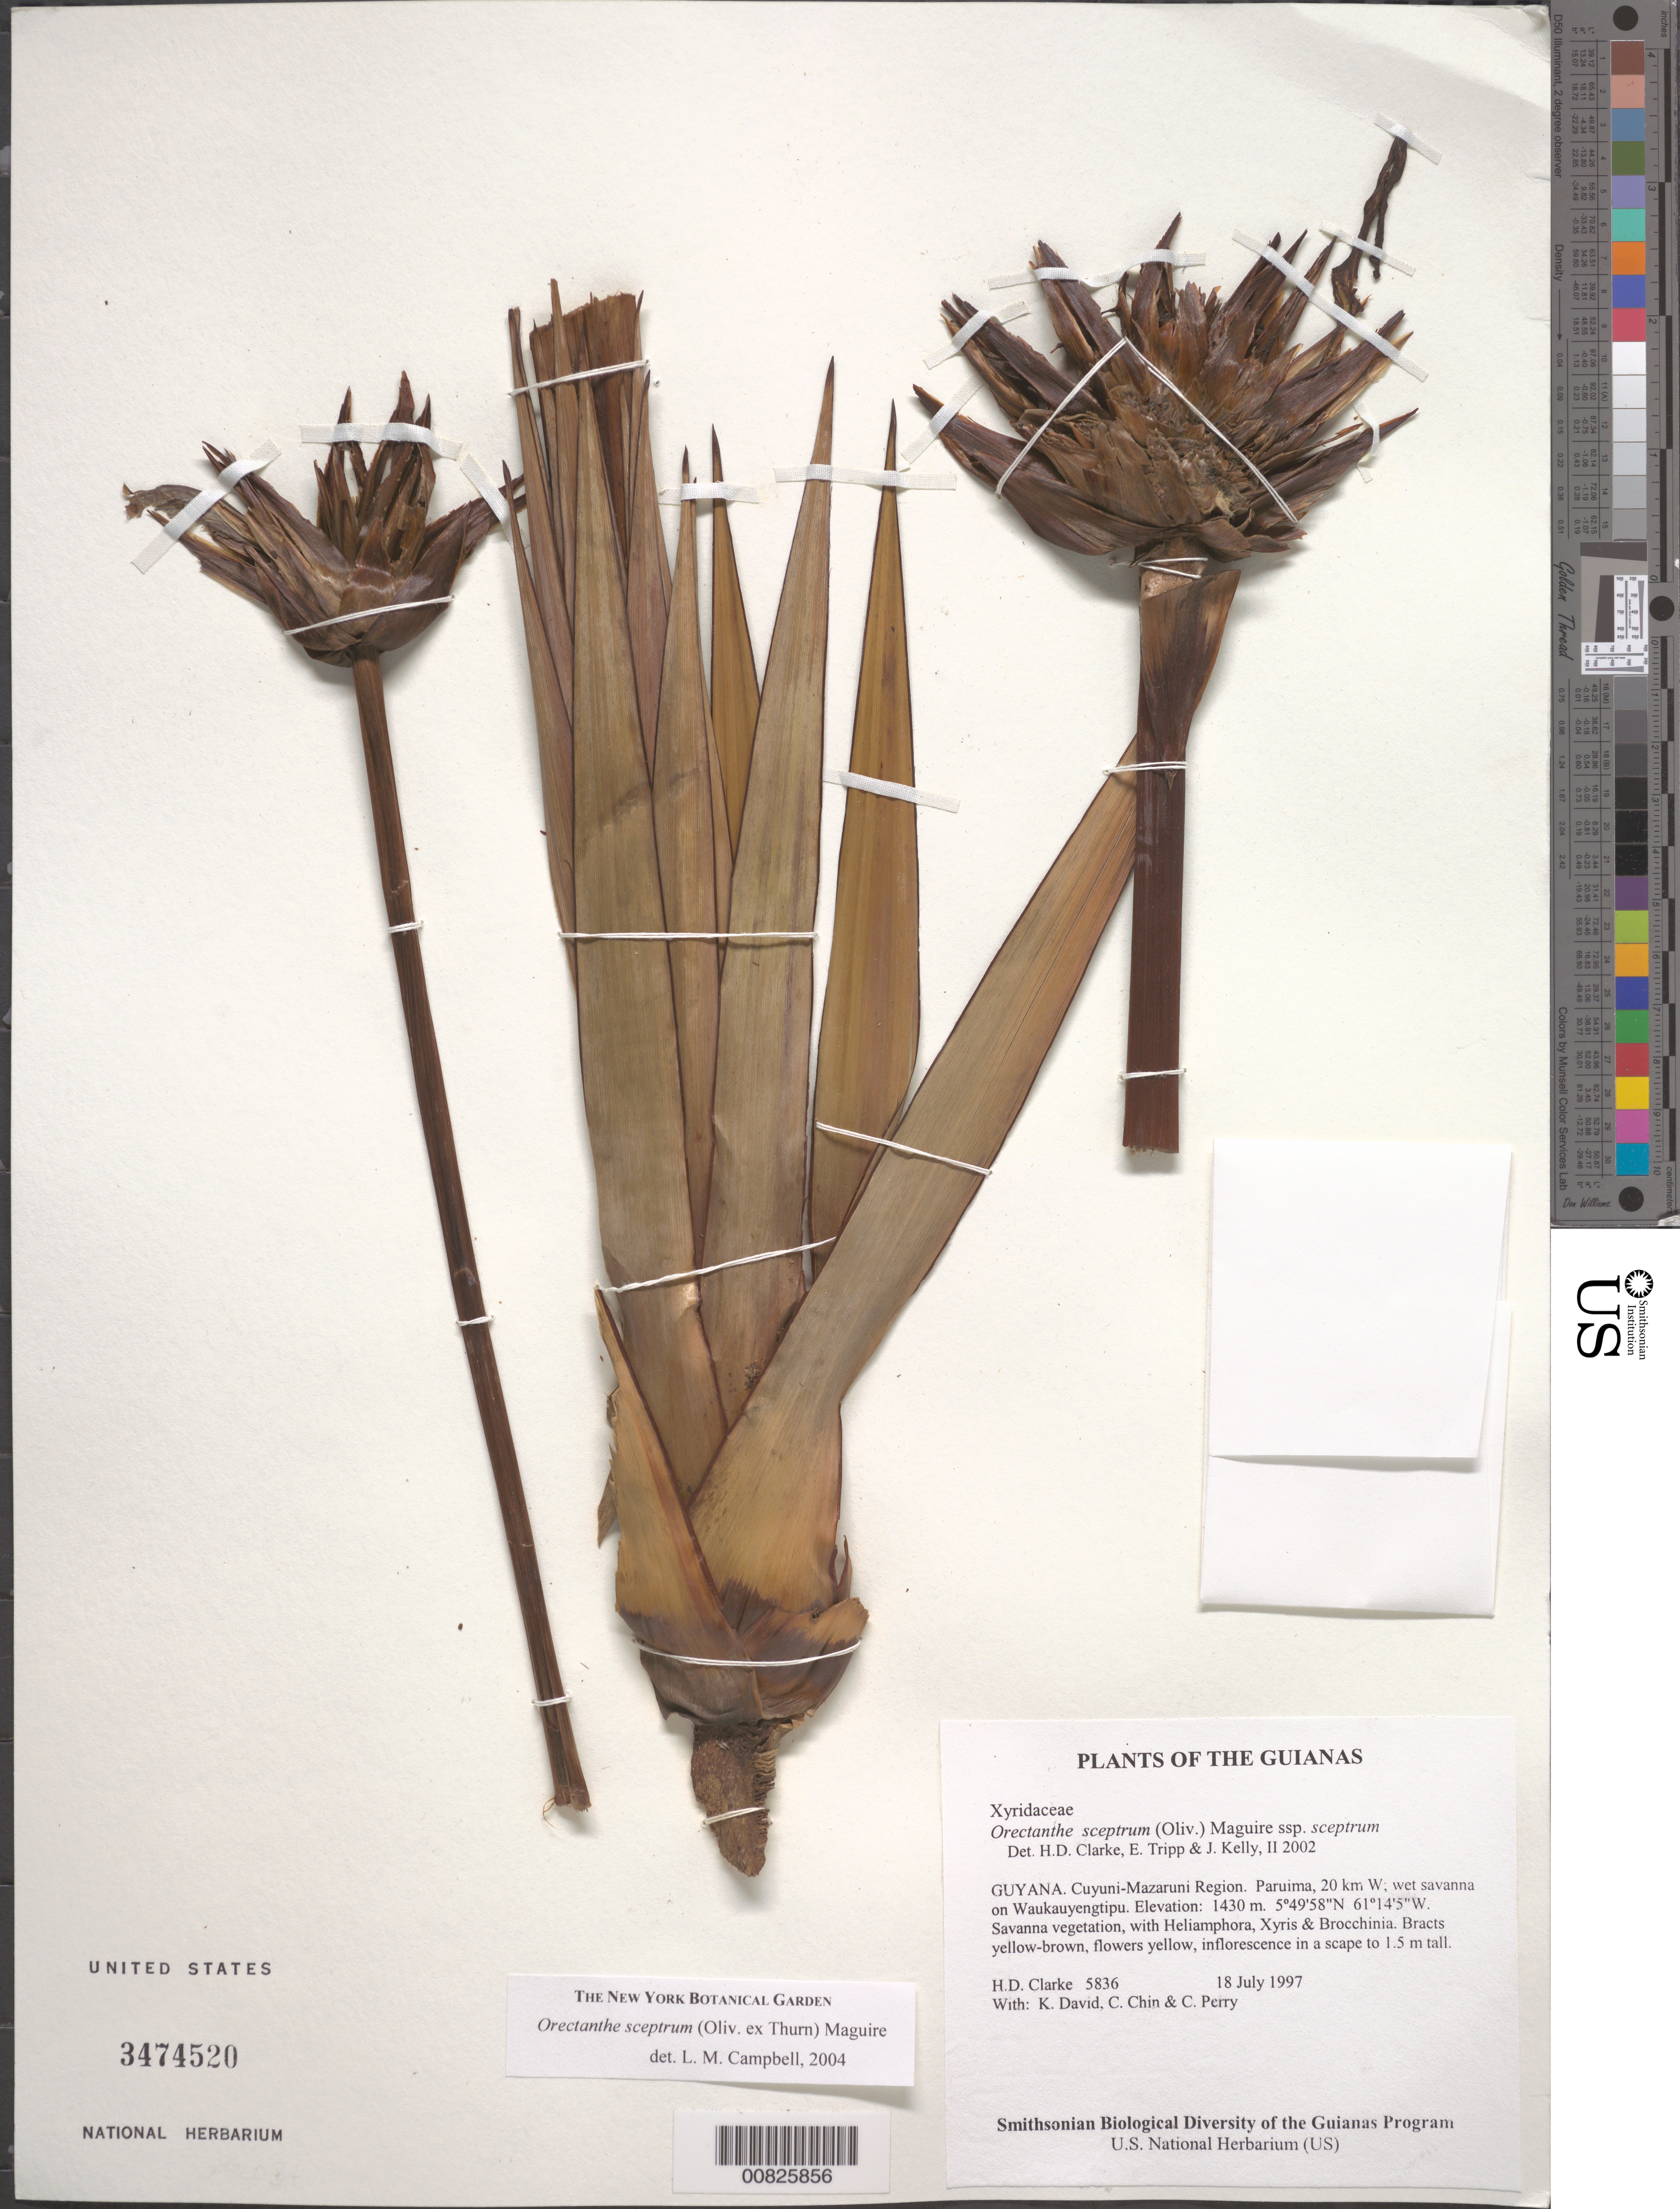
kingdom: Plantae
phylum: Tracheophyta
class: Liliopsida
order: Poales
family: Xyridaceae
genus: Orectanthe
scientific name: Orectanthe sceptrum subsp. sceptrum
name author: (Oliv.) Maguire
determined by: Kelly, J.; Clarke, H. D.; Tripp, E. A.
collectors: H. D. Clarke, K. David, C. Chin & C. Perry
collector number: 5836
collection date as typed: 18 July 1997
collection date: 1997-07-18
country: Guyana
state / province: Cuyuni-Mazaruni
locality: Paruima, 20 km W; wet savanna on Waukauyengtipu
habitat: Savanna vegetation, with Heliamphora, Xyris & Brocchinia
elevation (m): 1430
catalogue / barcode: US 3474520